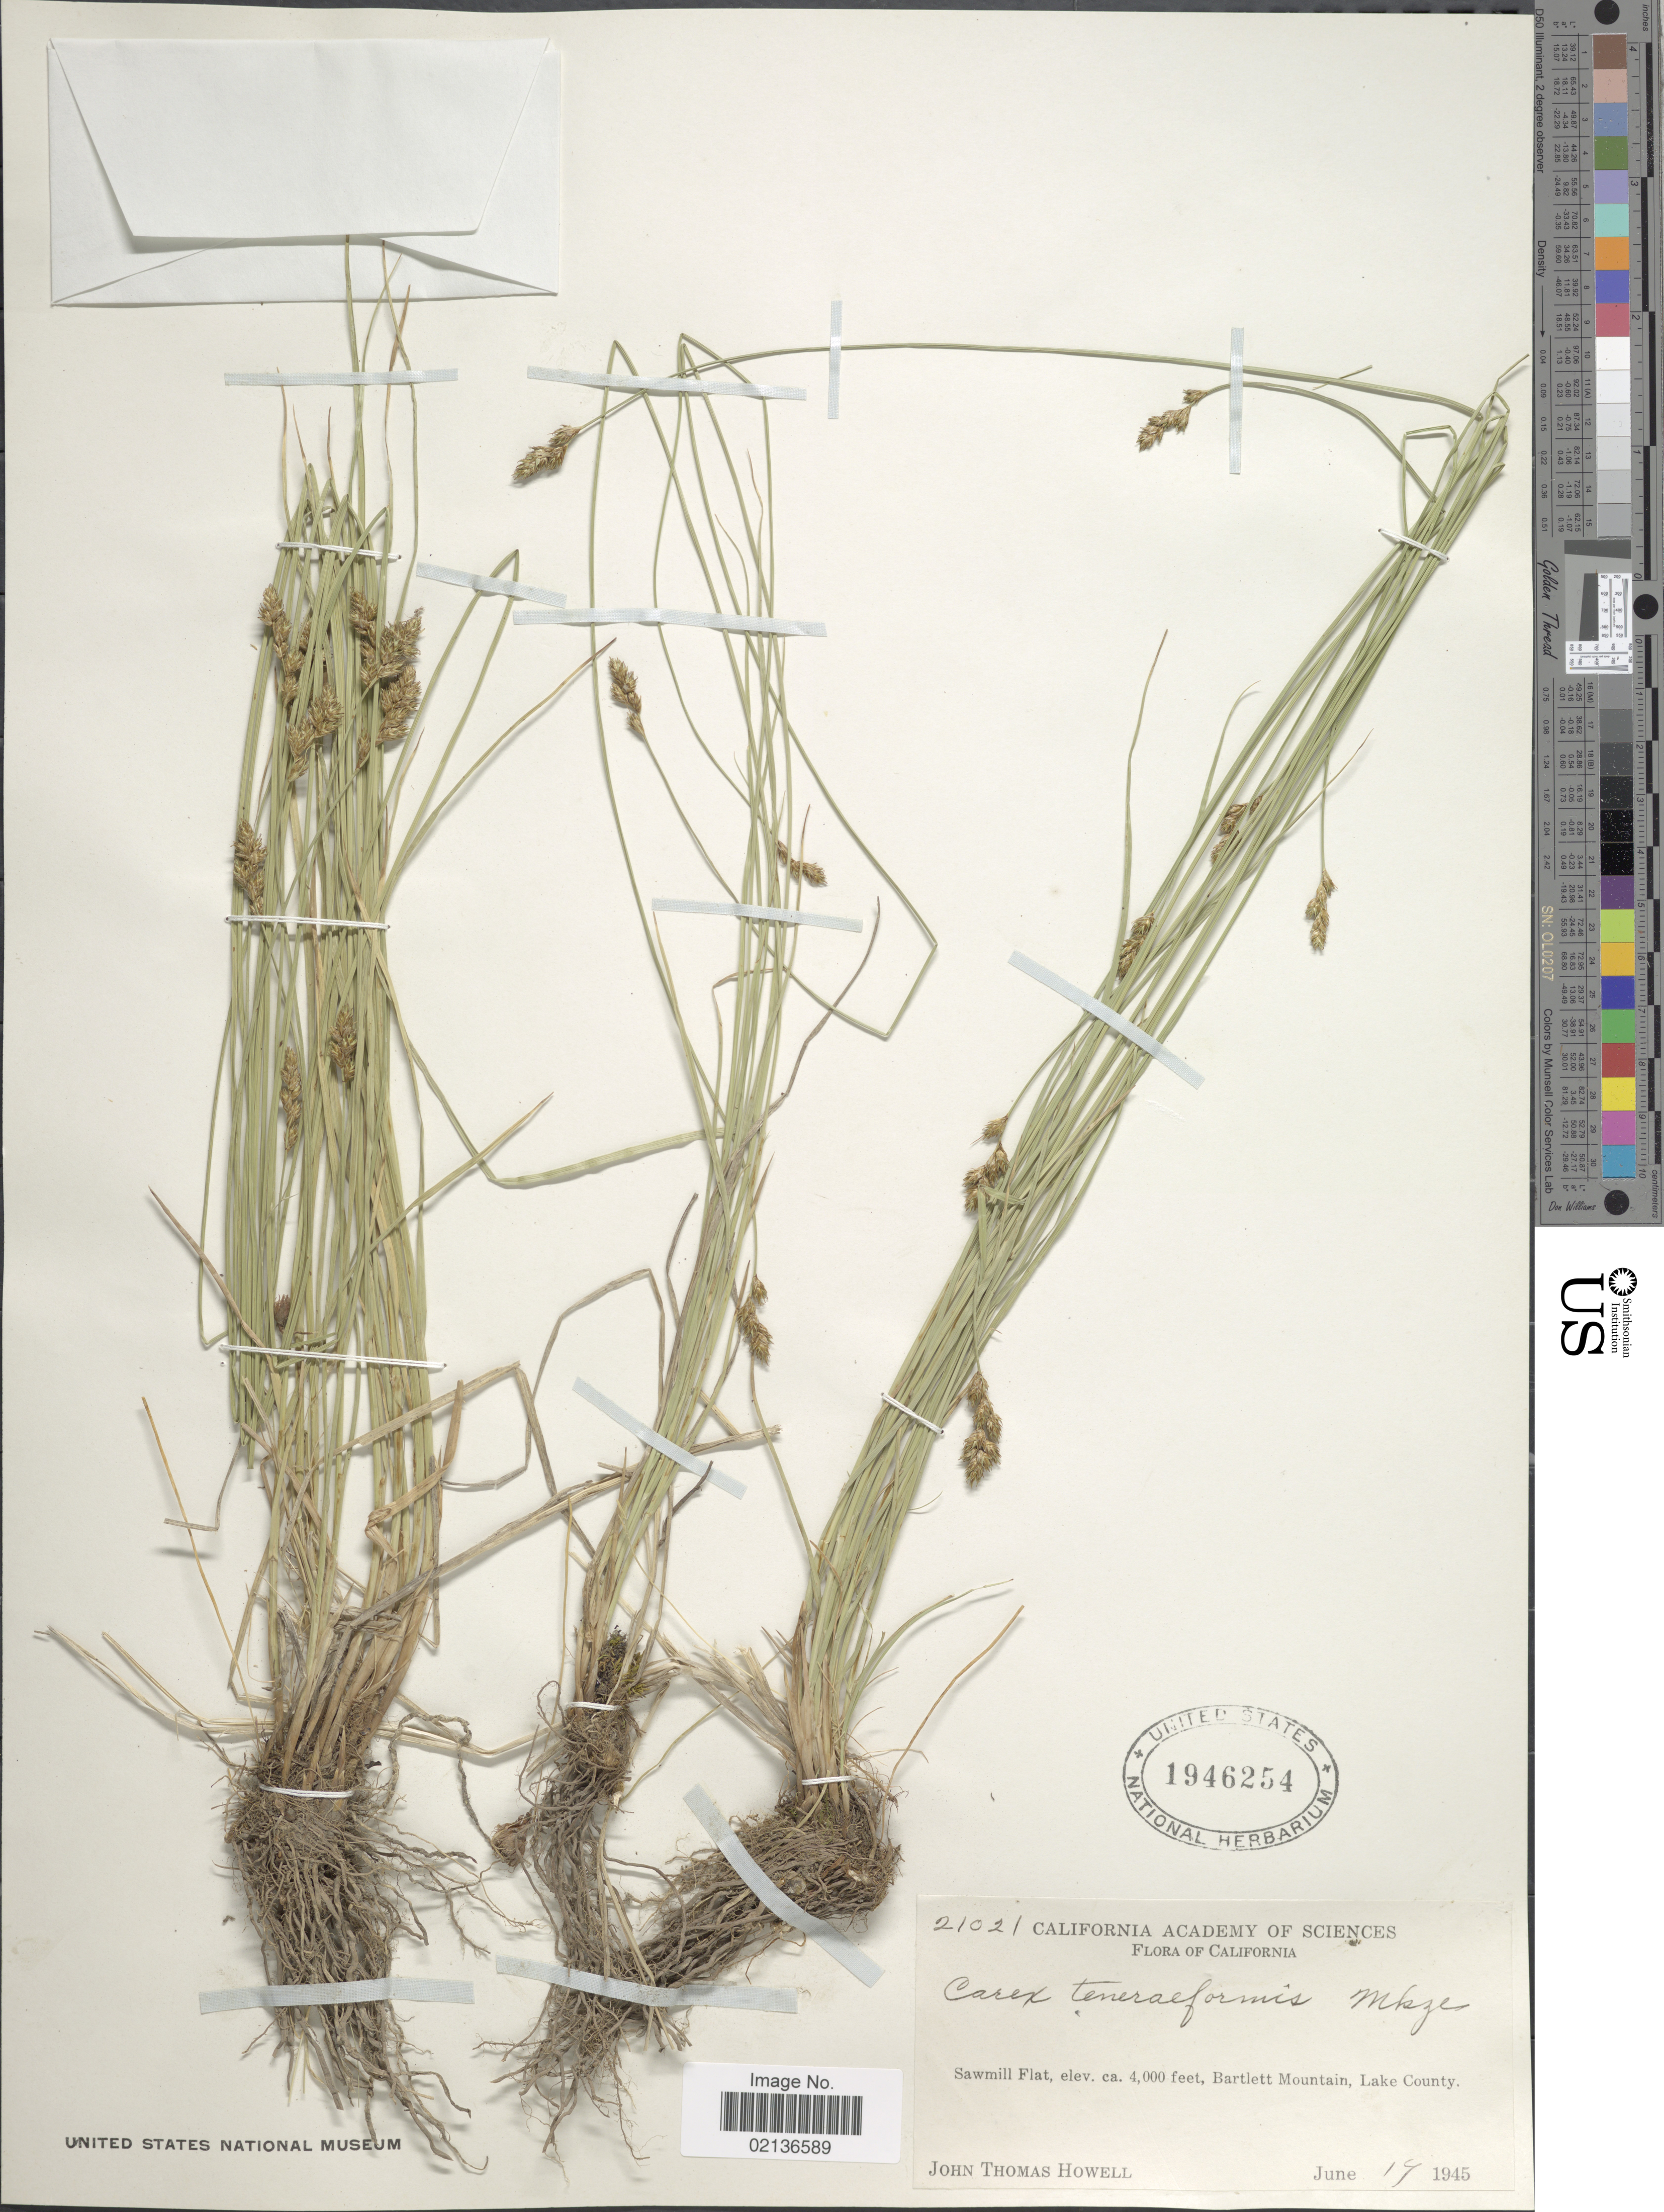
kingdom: Plantae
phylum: Tracheophyta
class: Liliopsida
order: Poales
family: Cyperaceae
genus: Carex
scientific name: Carex subfusca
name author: W. Boott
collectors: J. T. Howell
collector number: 21021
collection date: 1945-06-17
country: United States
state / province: California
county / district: Lake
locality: Sawmill Flat, Bartlett Mountain, Lake County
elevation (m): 1219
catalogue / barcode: US 1946254